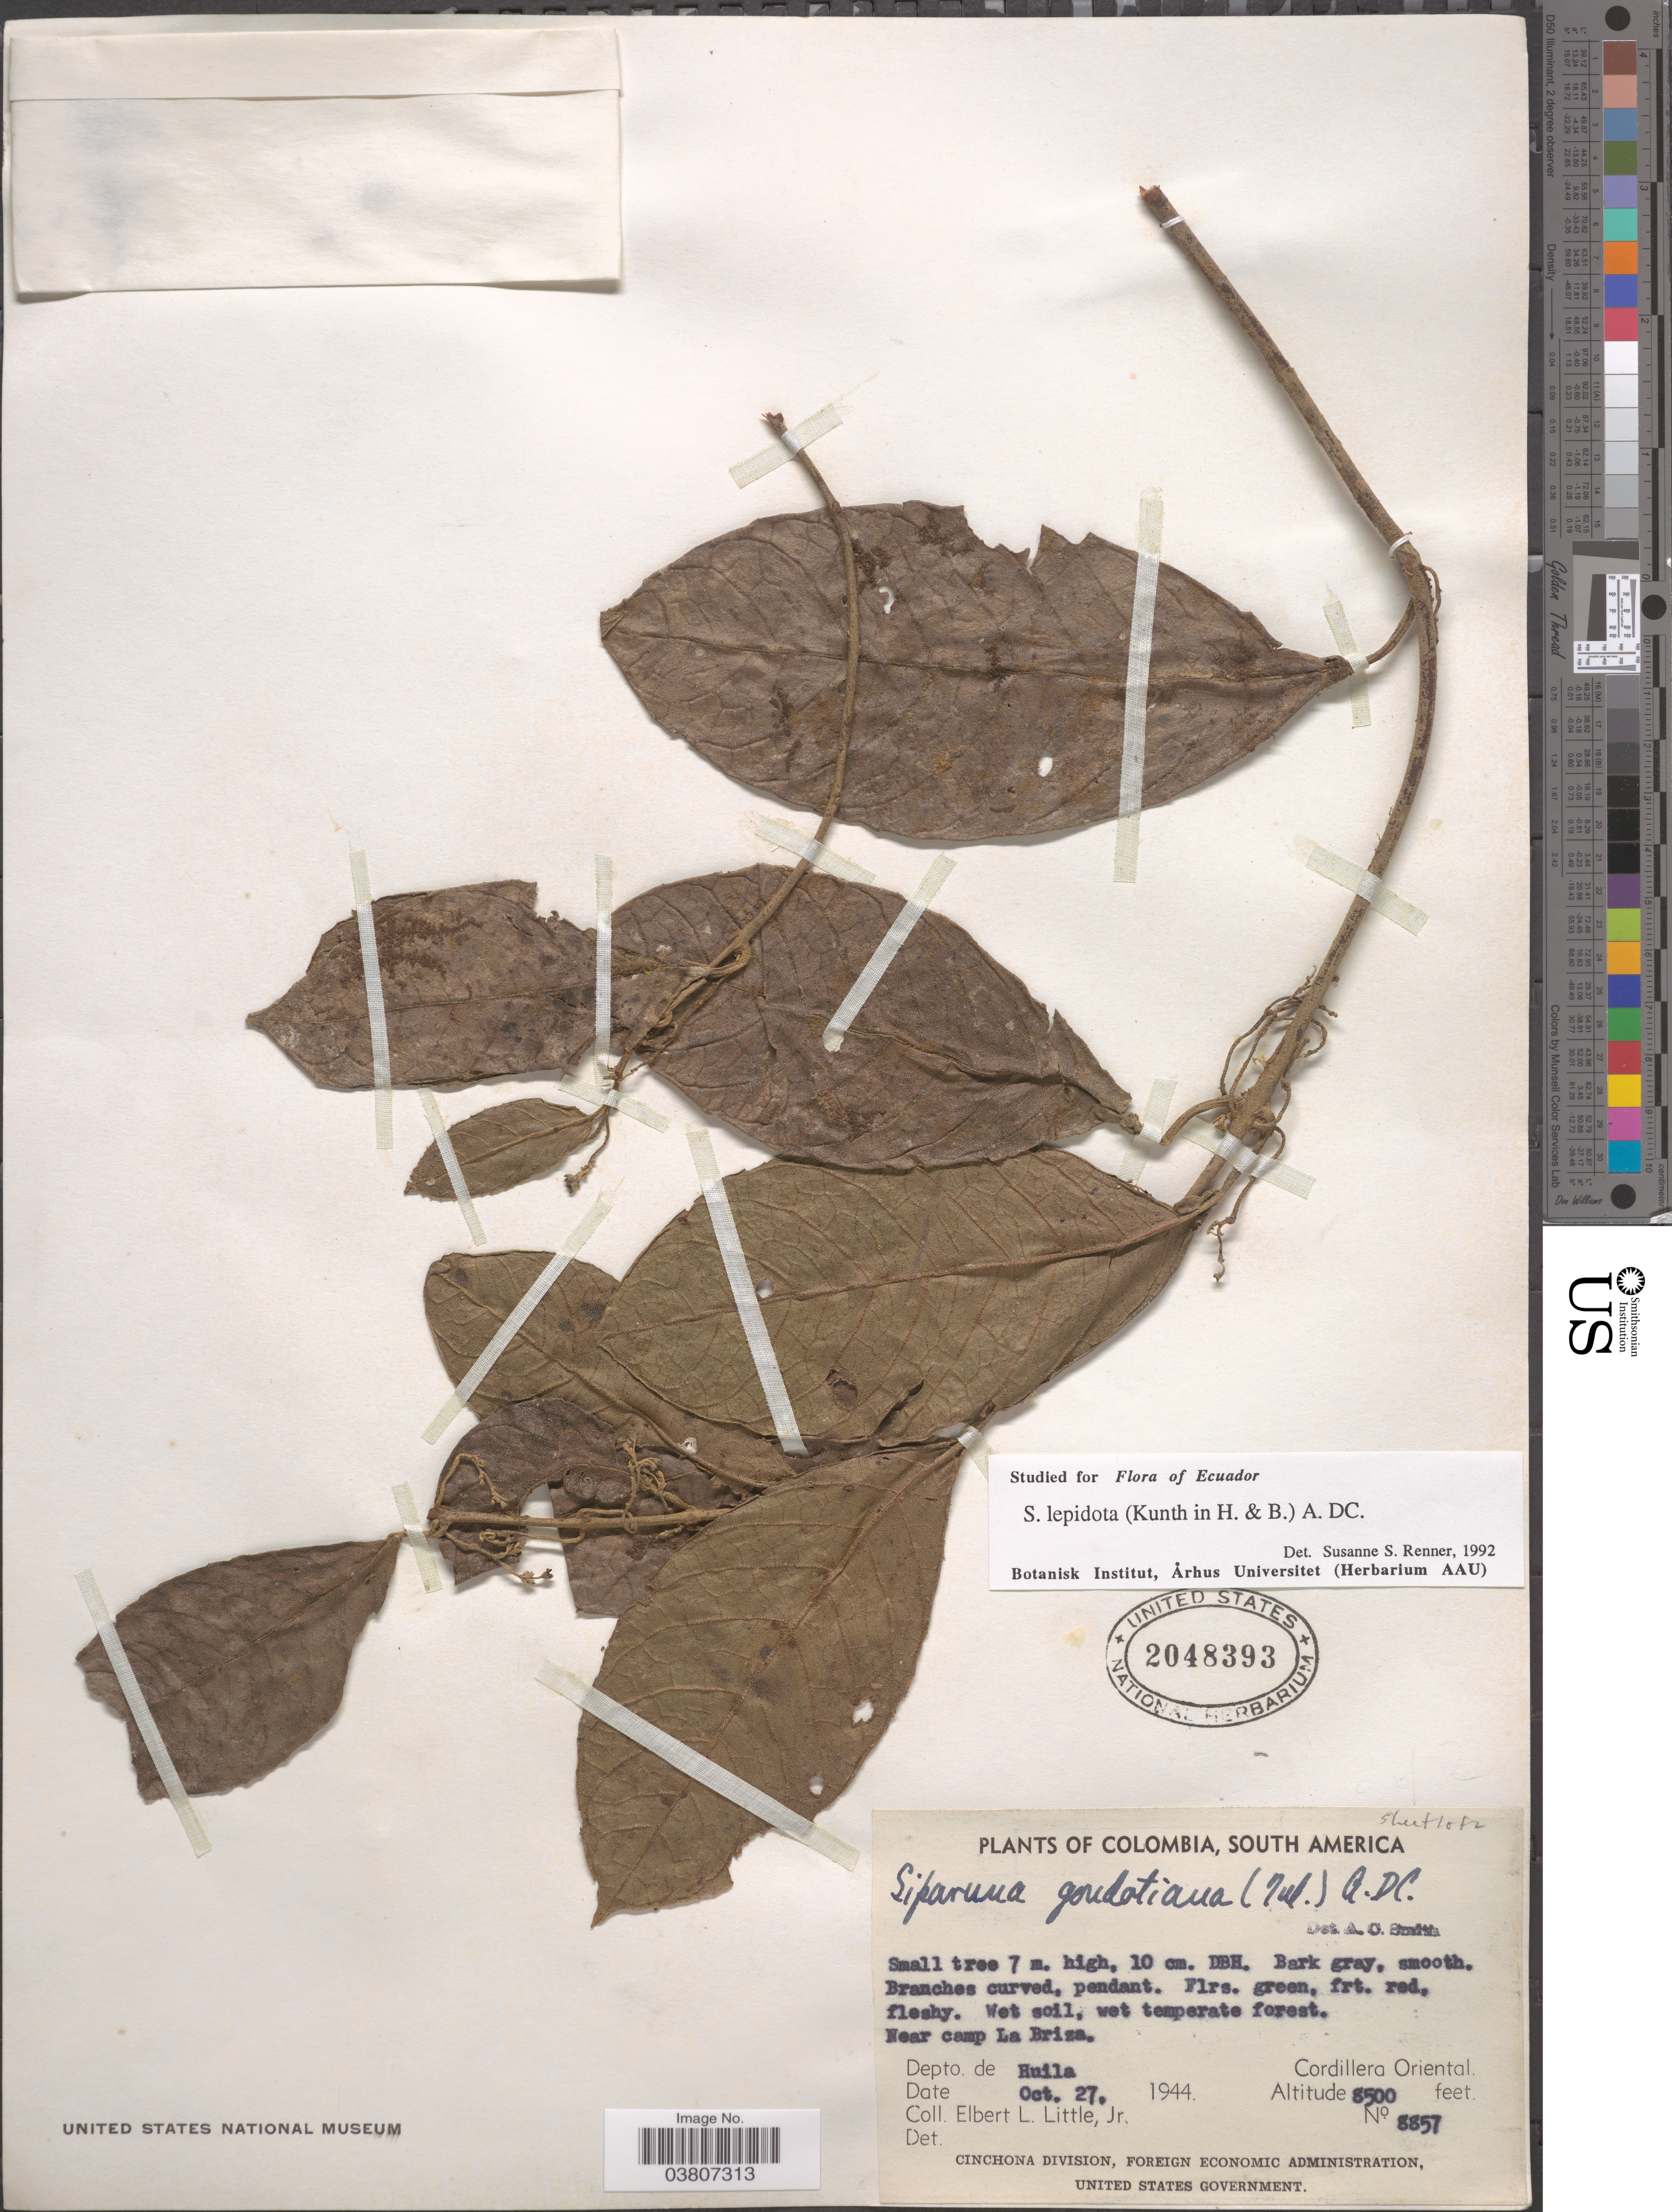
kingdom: Plantae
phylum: Tracheophyta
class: Magnoliopsida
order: Laurales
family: Siparunaceae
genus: Siparuna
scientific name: Siparuna lepidota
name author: (Kunth) A. DC.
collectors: E. L. Little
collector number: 8857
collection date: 1944-10-27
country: Colombia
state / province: Huila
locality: Near camp La Briza. Depto. de Huila. Cordillera Oriental.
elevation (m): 2591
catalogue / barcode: US 2048393